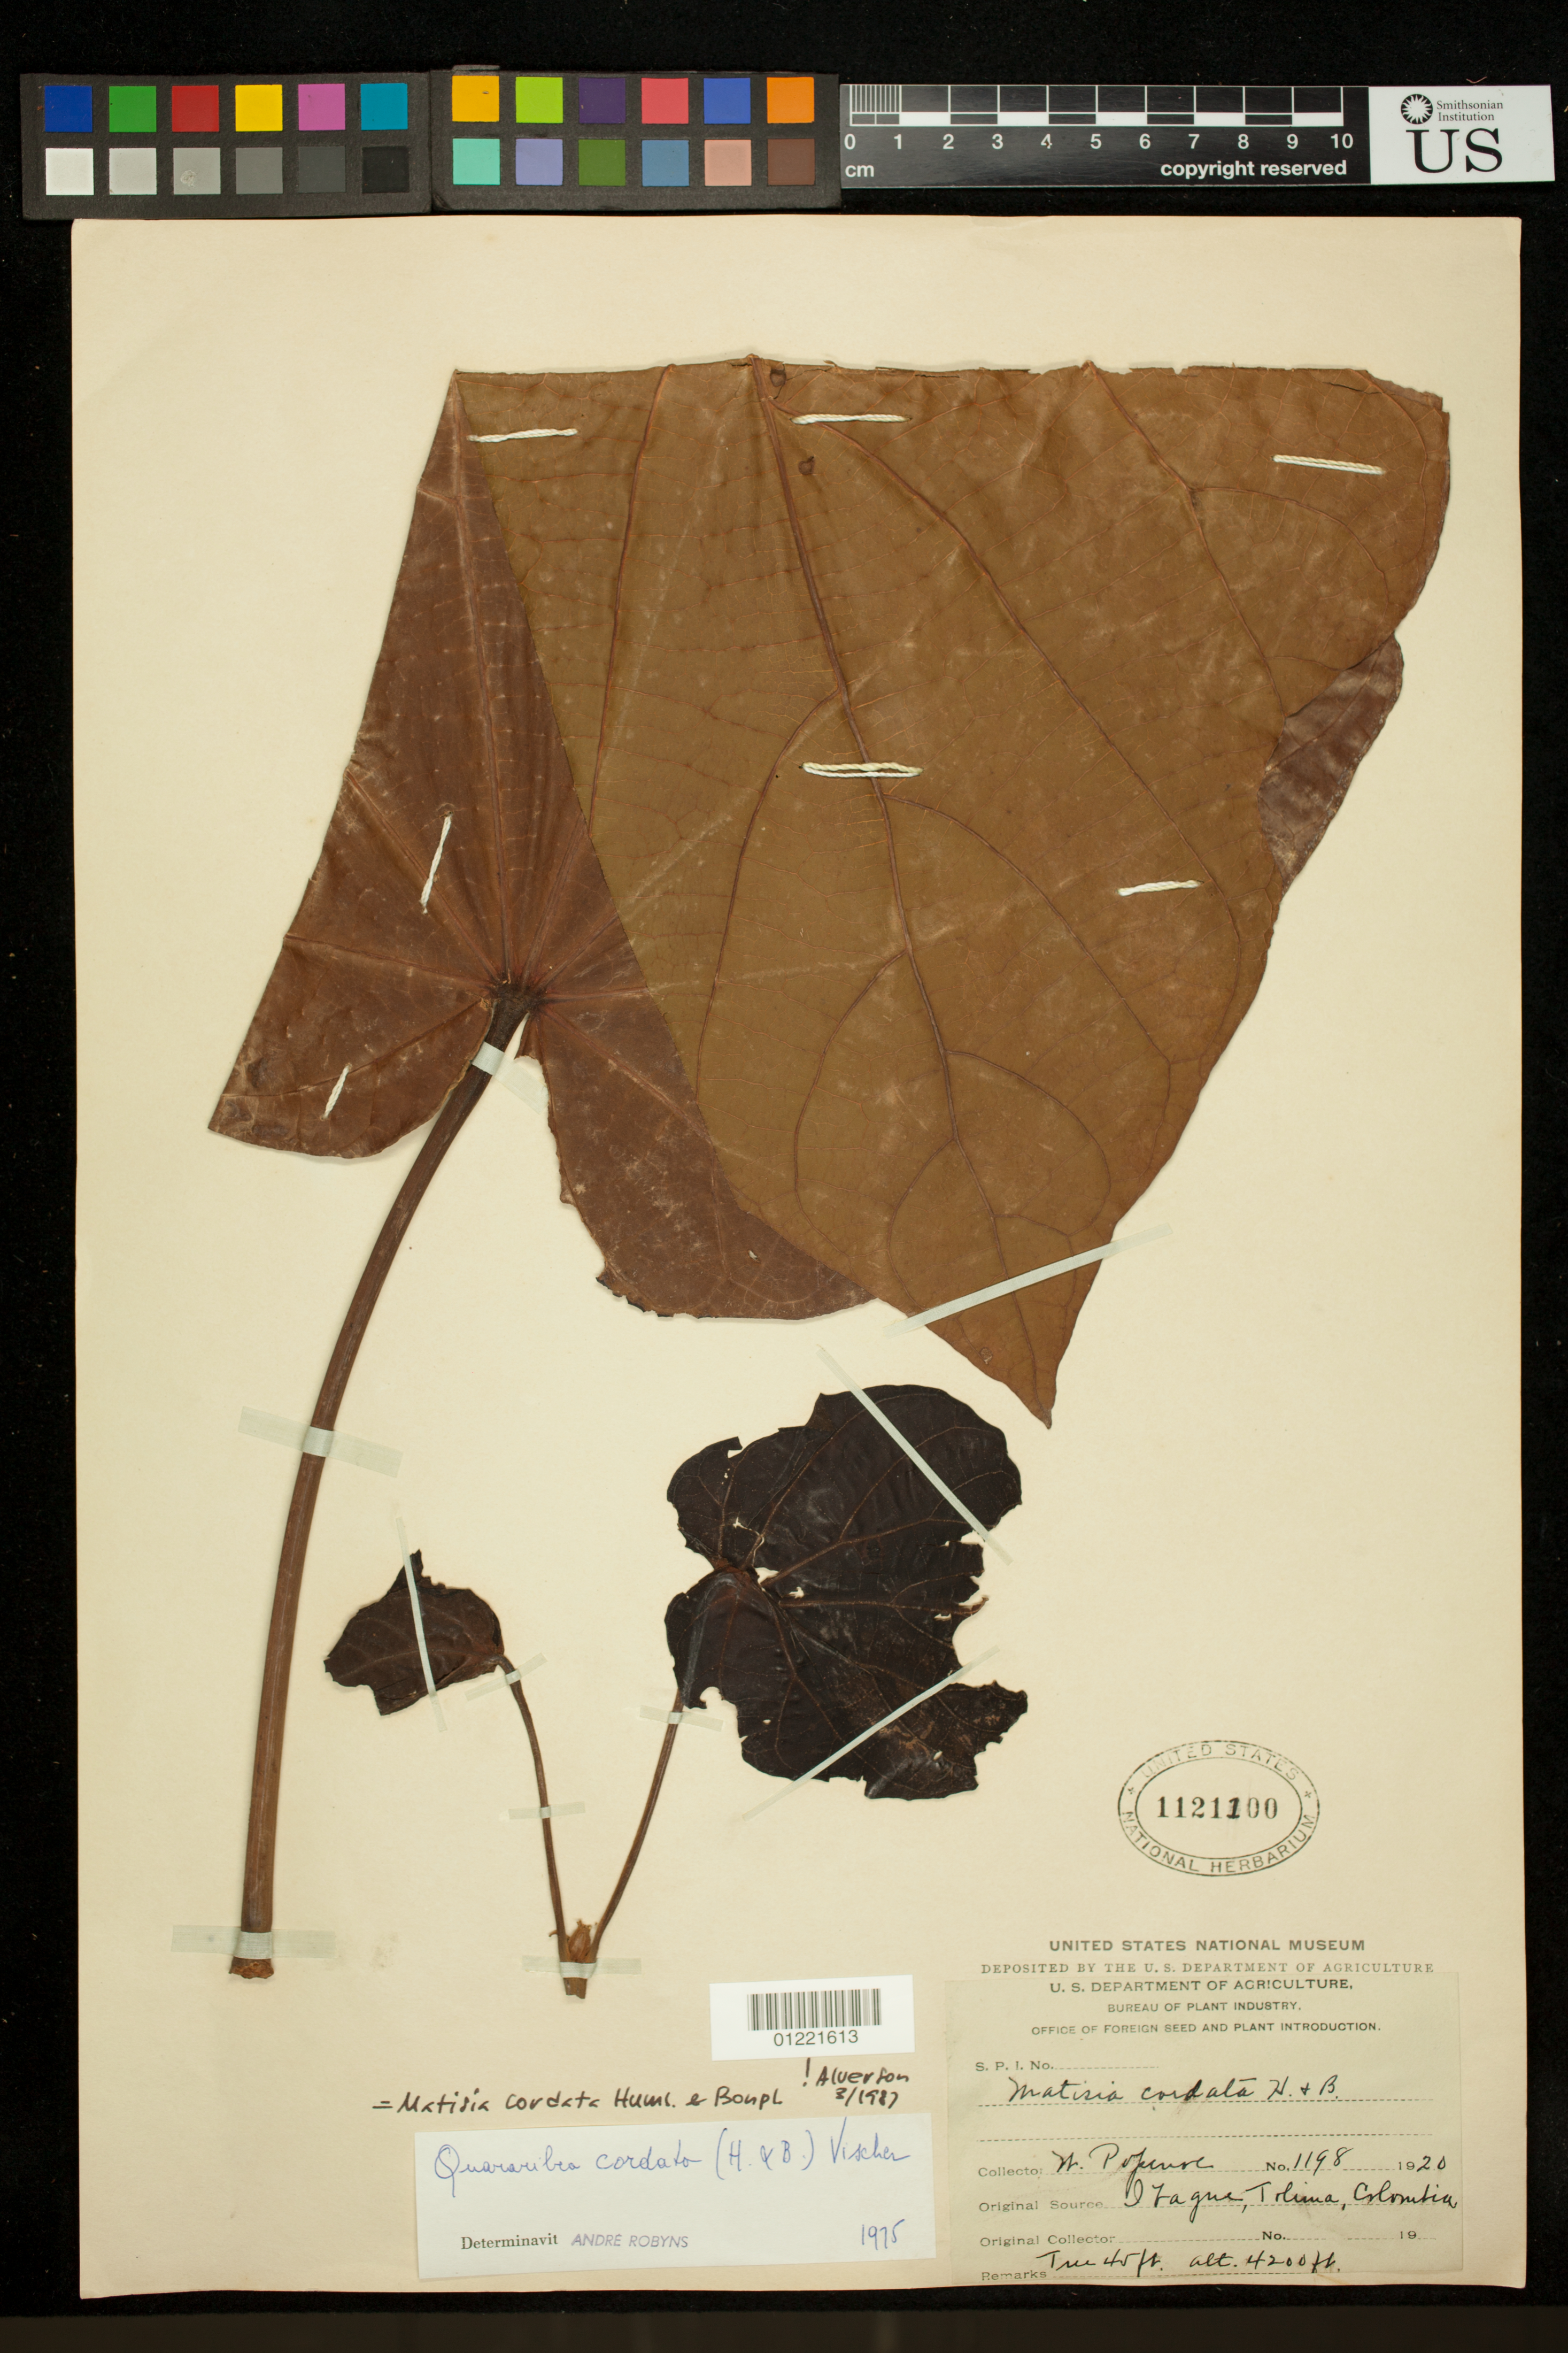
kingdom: Plantae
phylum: Tracheophyta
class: Magnoliopsida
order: Malvales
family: Malvaceae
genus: Matisia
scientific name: Matisia cordata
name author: Humb. & Bonpl.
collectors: W. Popenoe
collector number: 1198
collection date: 1920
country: Colombia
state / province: Tolima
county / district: Ibagué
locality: Ibague.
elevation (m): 1280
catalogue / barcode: US 1121100